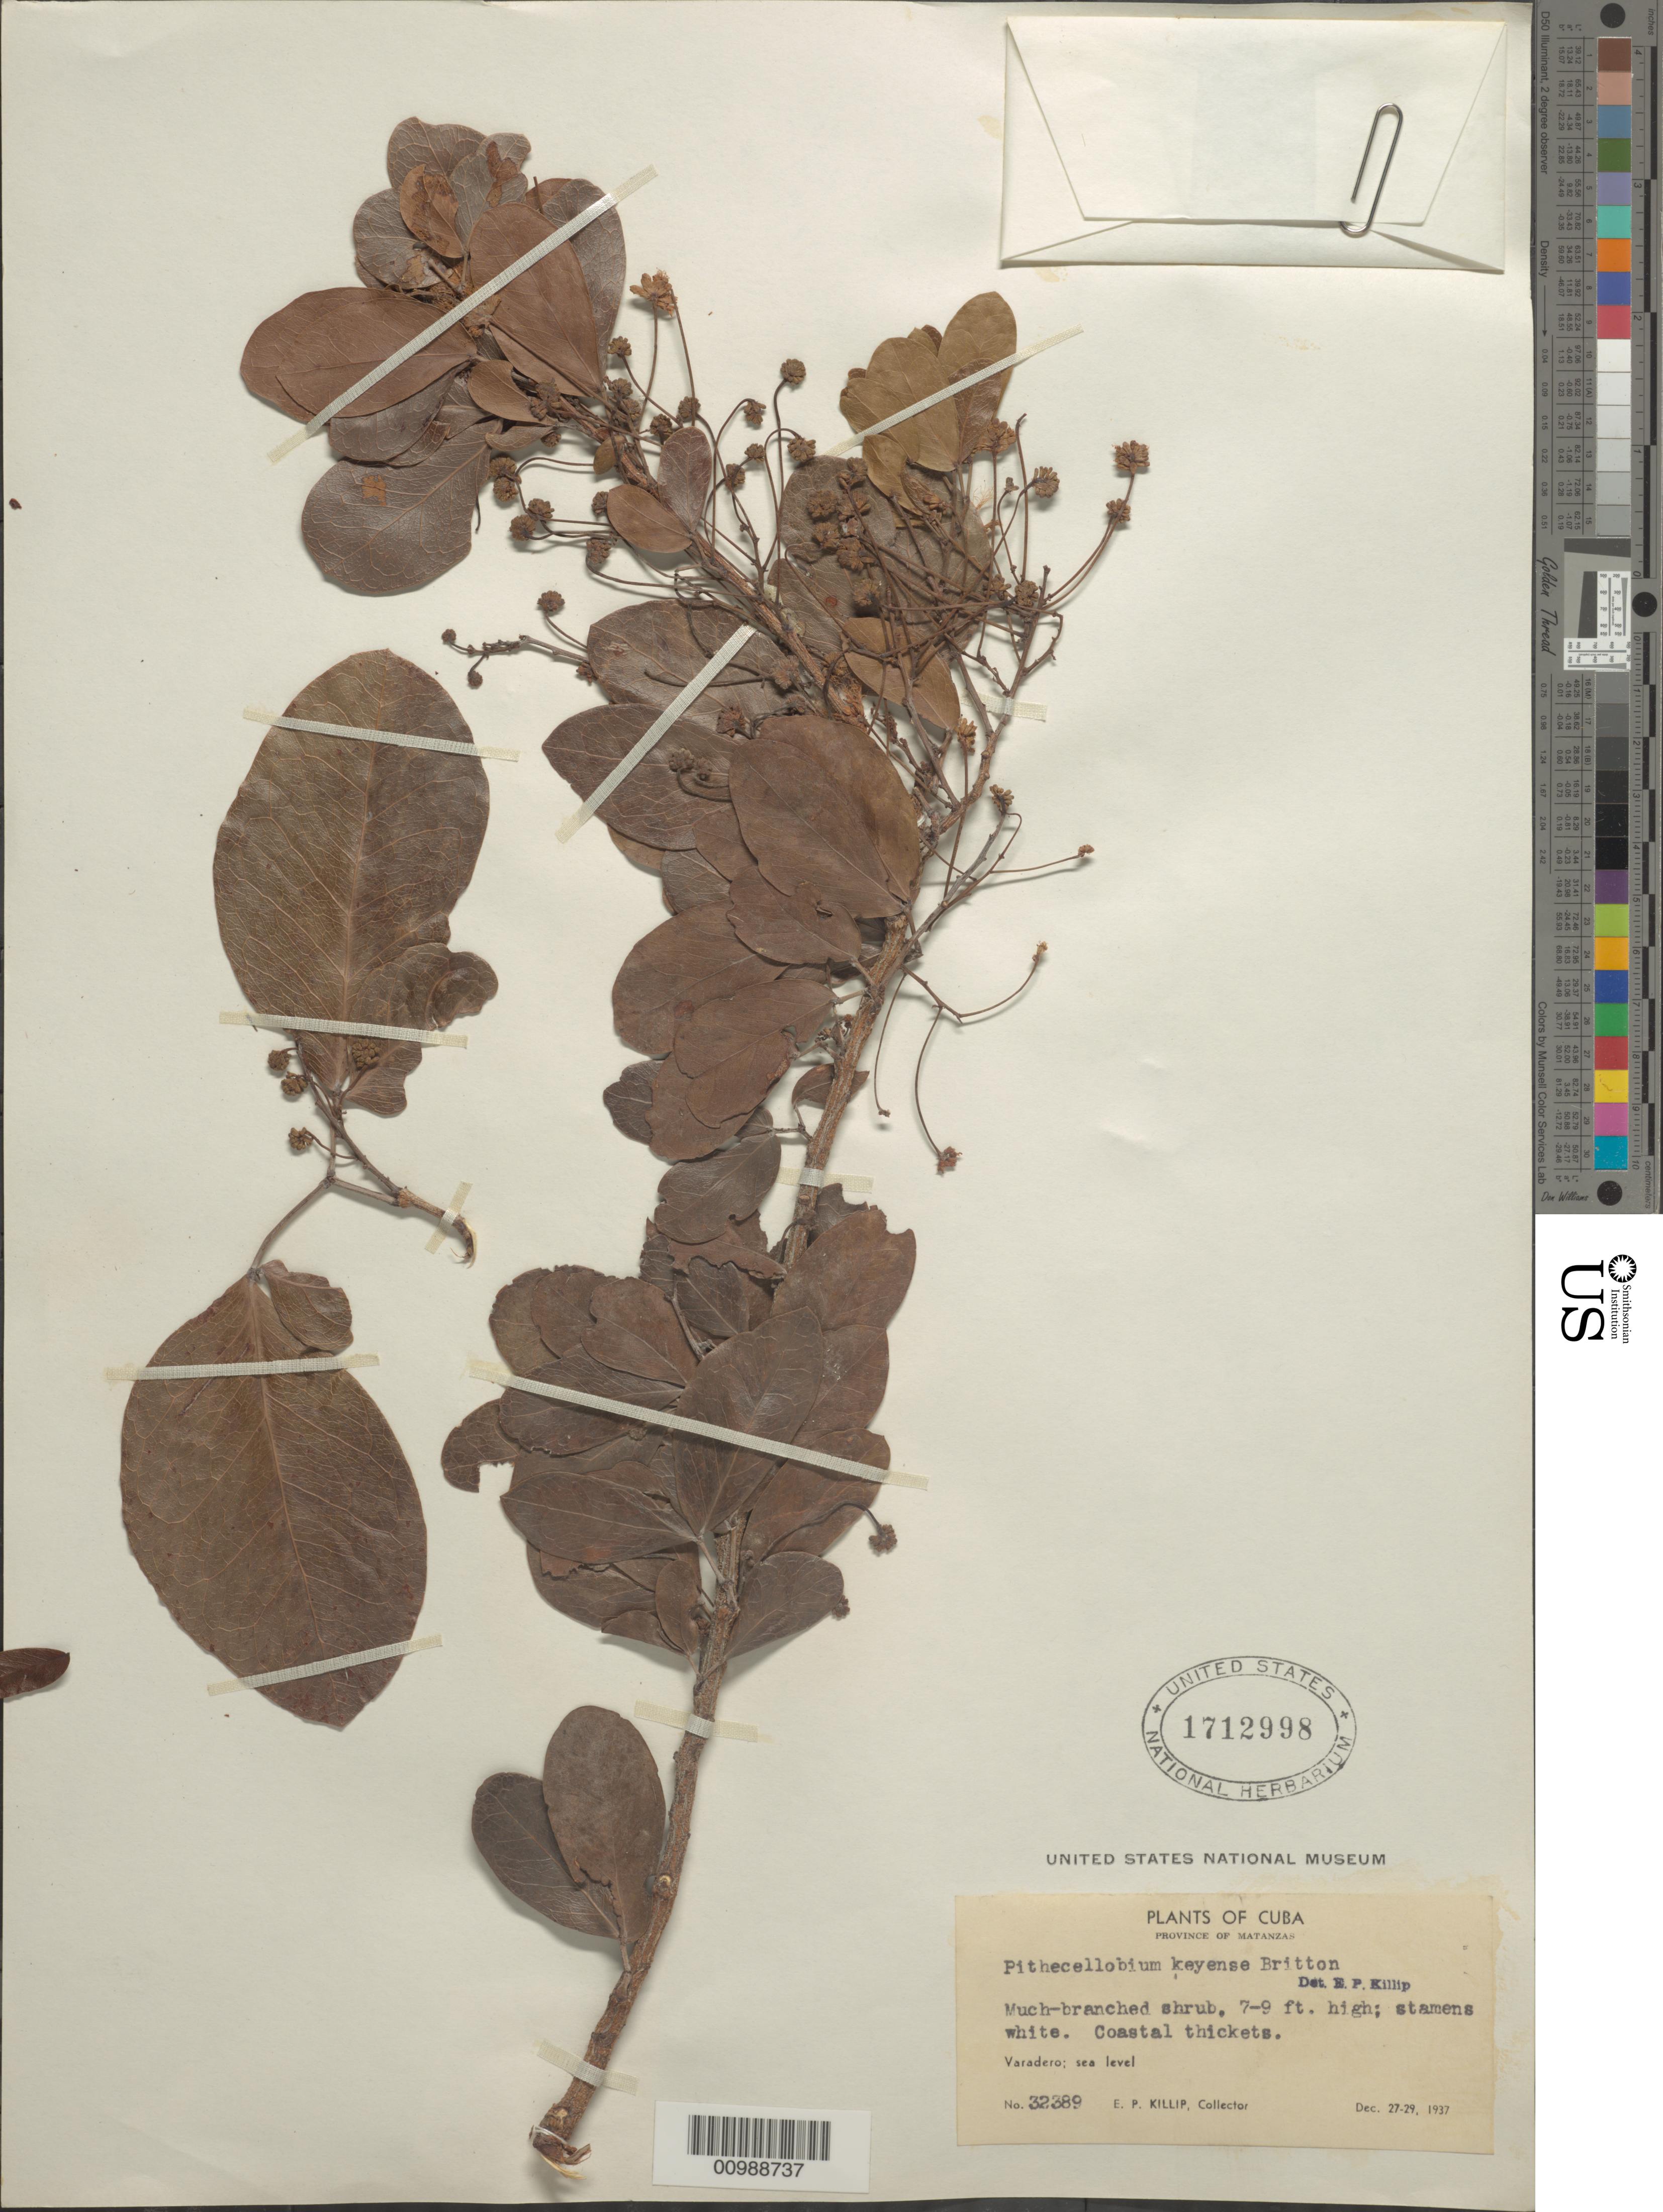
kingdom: Plantae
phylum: Tracheophyta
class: Magnoliopsida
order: Fabales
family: Fabaceae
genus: Pithecellobium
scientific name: Pithecellobium keyense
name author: Britton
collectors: E. P. Killip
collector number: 32389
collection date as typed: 27 Dec 1937 to29 Dec 1937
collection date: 1937-12-27/1937-12-29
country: Cuba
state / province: Matanzas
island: Cuba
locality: Varadero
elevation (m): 0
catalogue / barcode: US 1712998